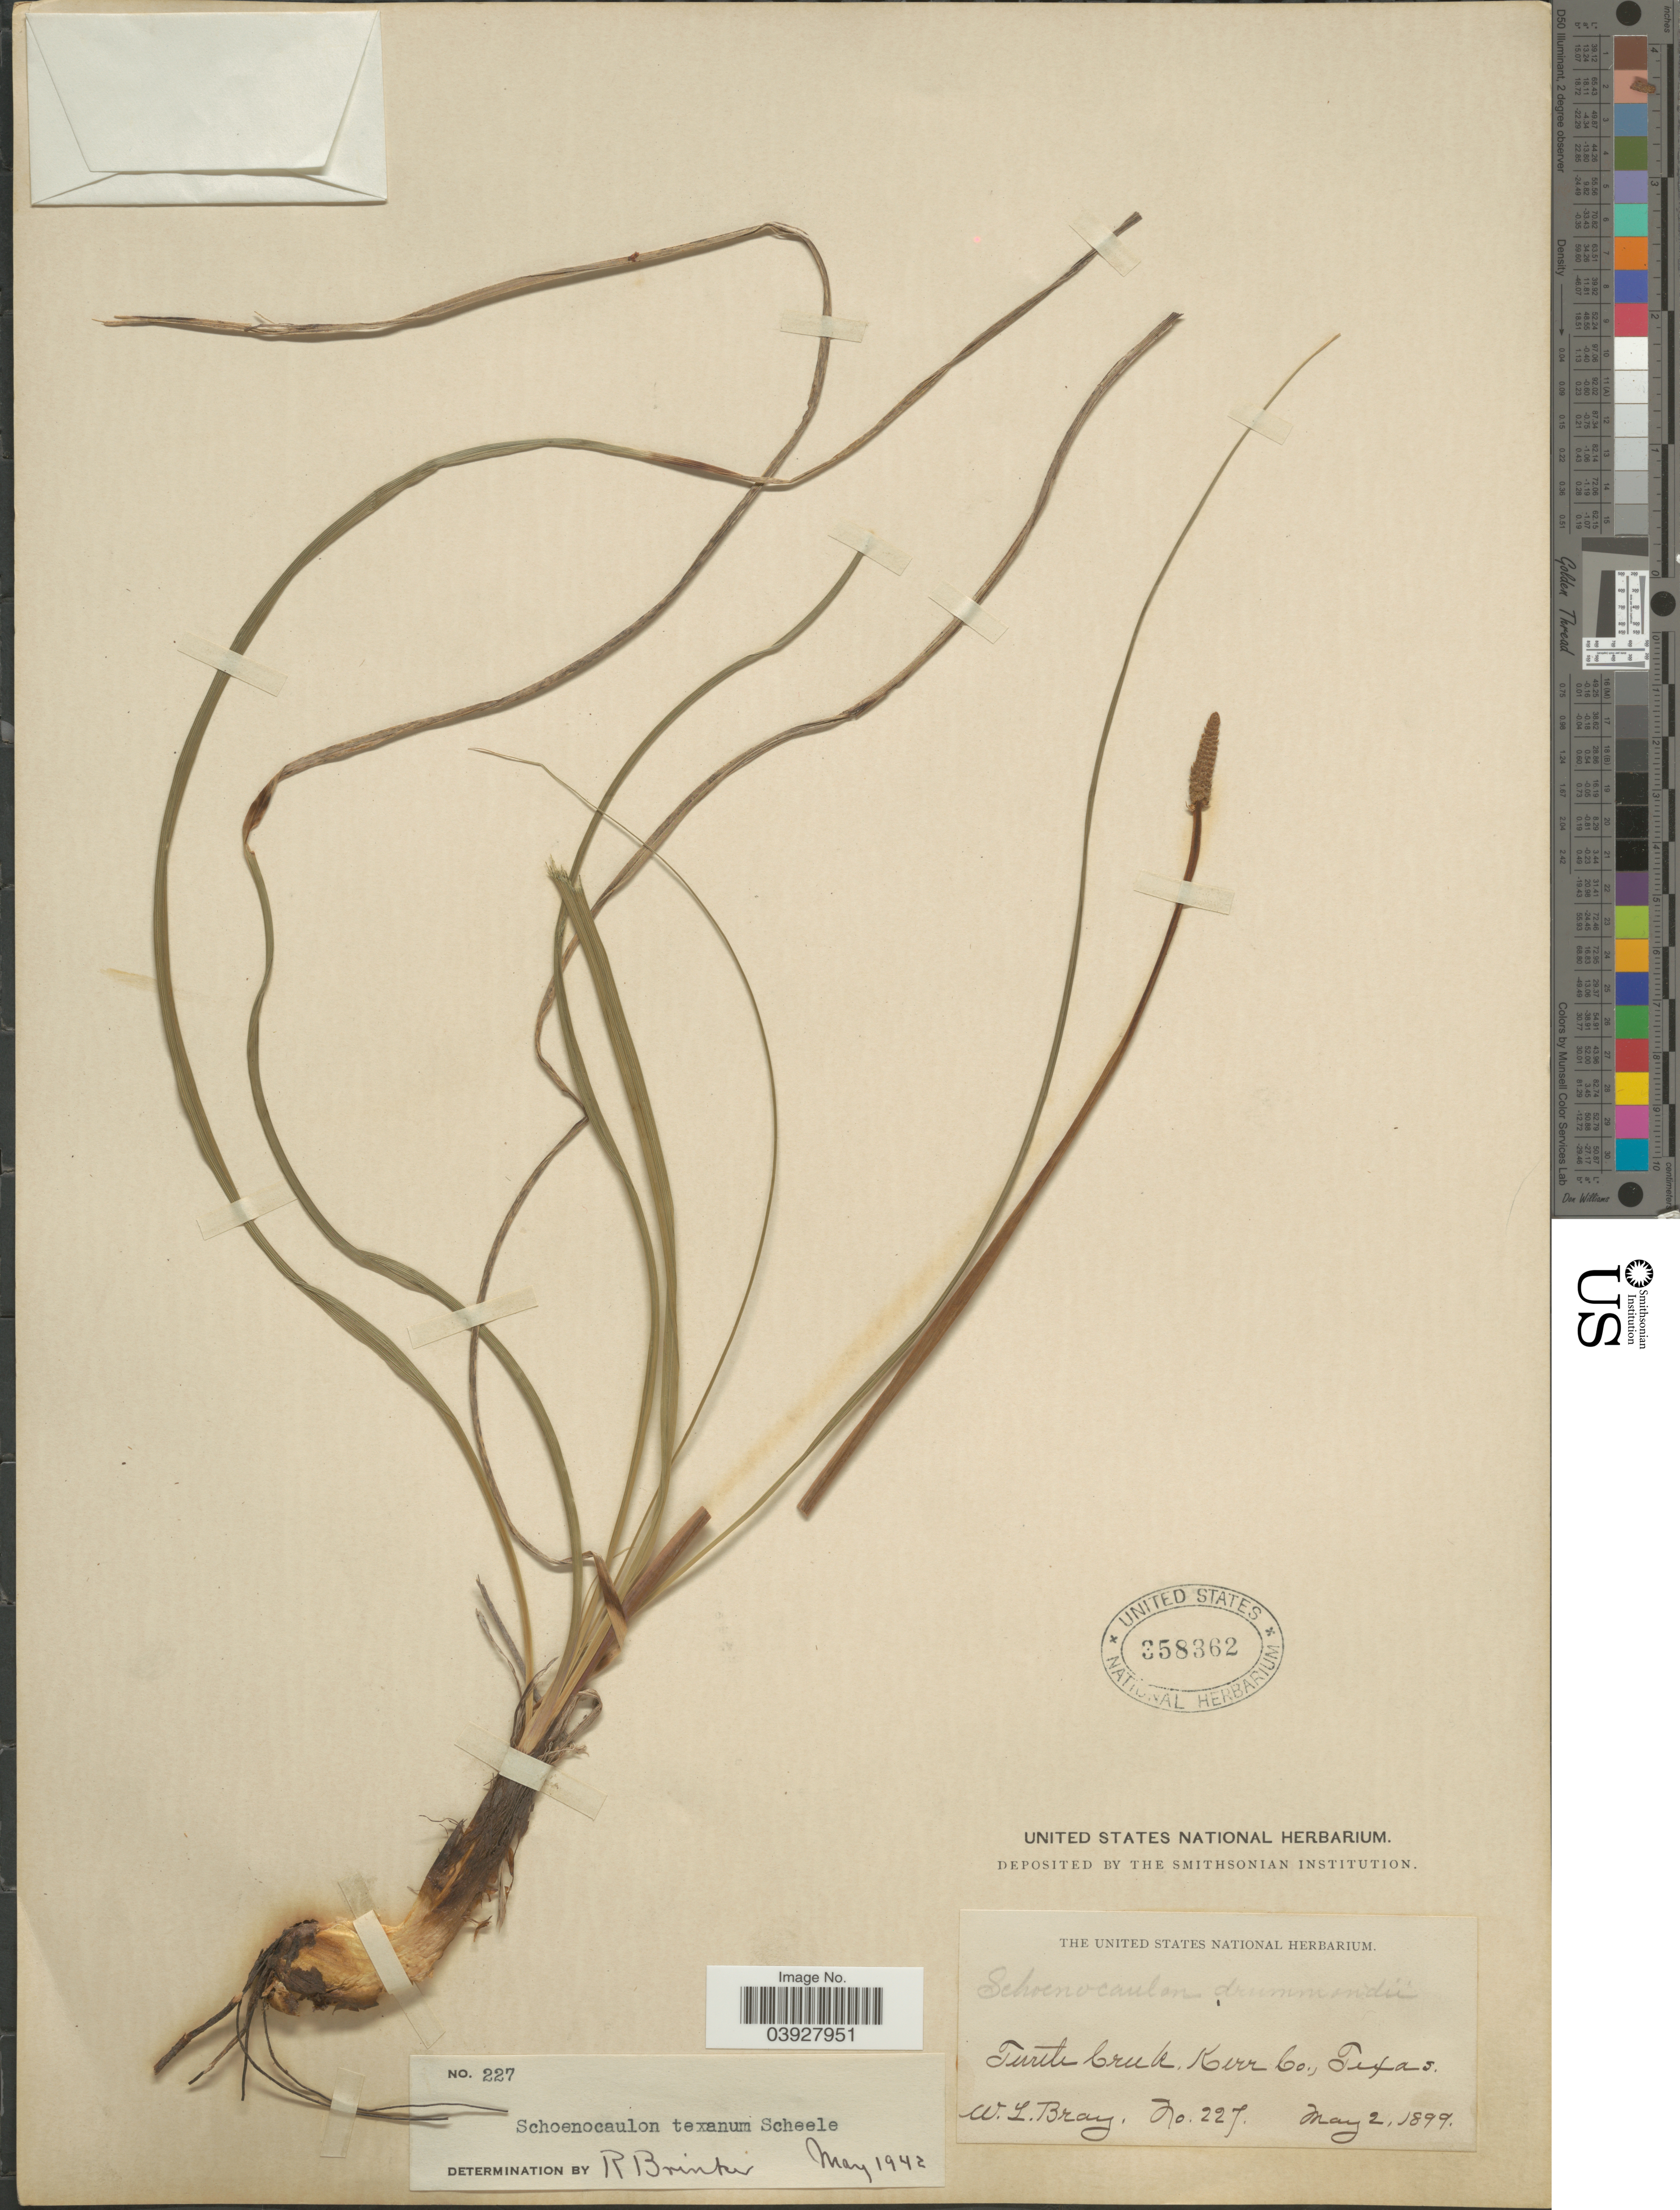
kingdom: Plantae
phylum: Tracheophyta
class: Liliopsida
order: Liliales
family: Melanthiaceae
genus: Schoenocaulon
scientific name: Schoenocaulon texanum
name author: Scheele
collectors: W. L. Bray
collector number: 227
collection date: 1899-05-02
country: United States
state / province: Texas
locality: Turtle Creek, Kerr Co.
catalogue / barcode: US 358362